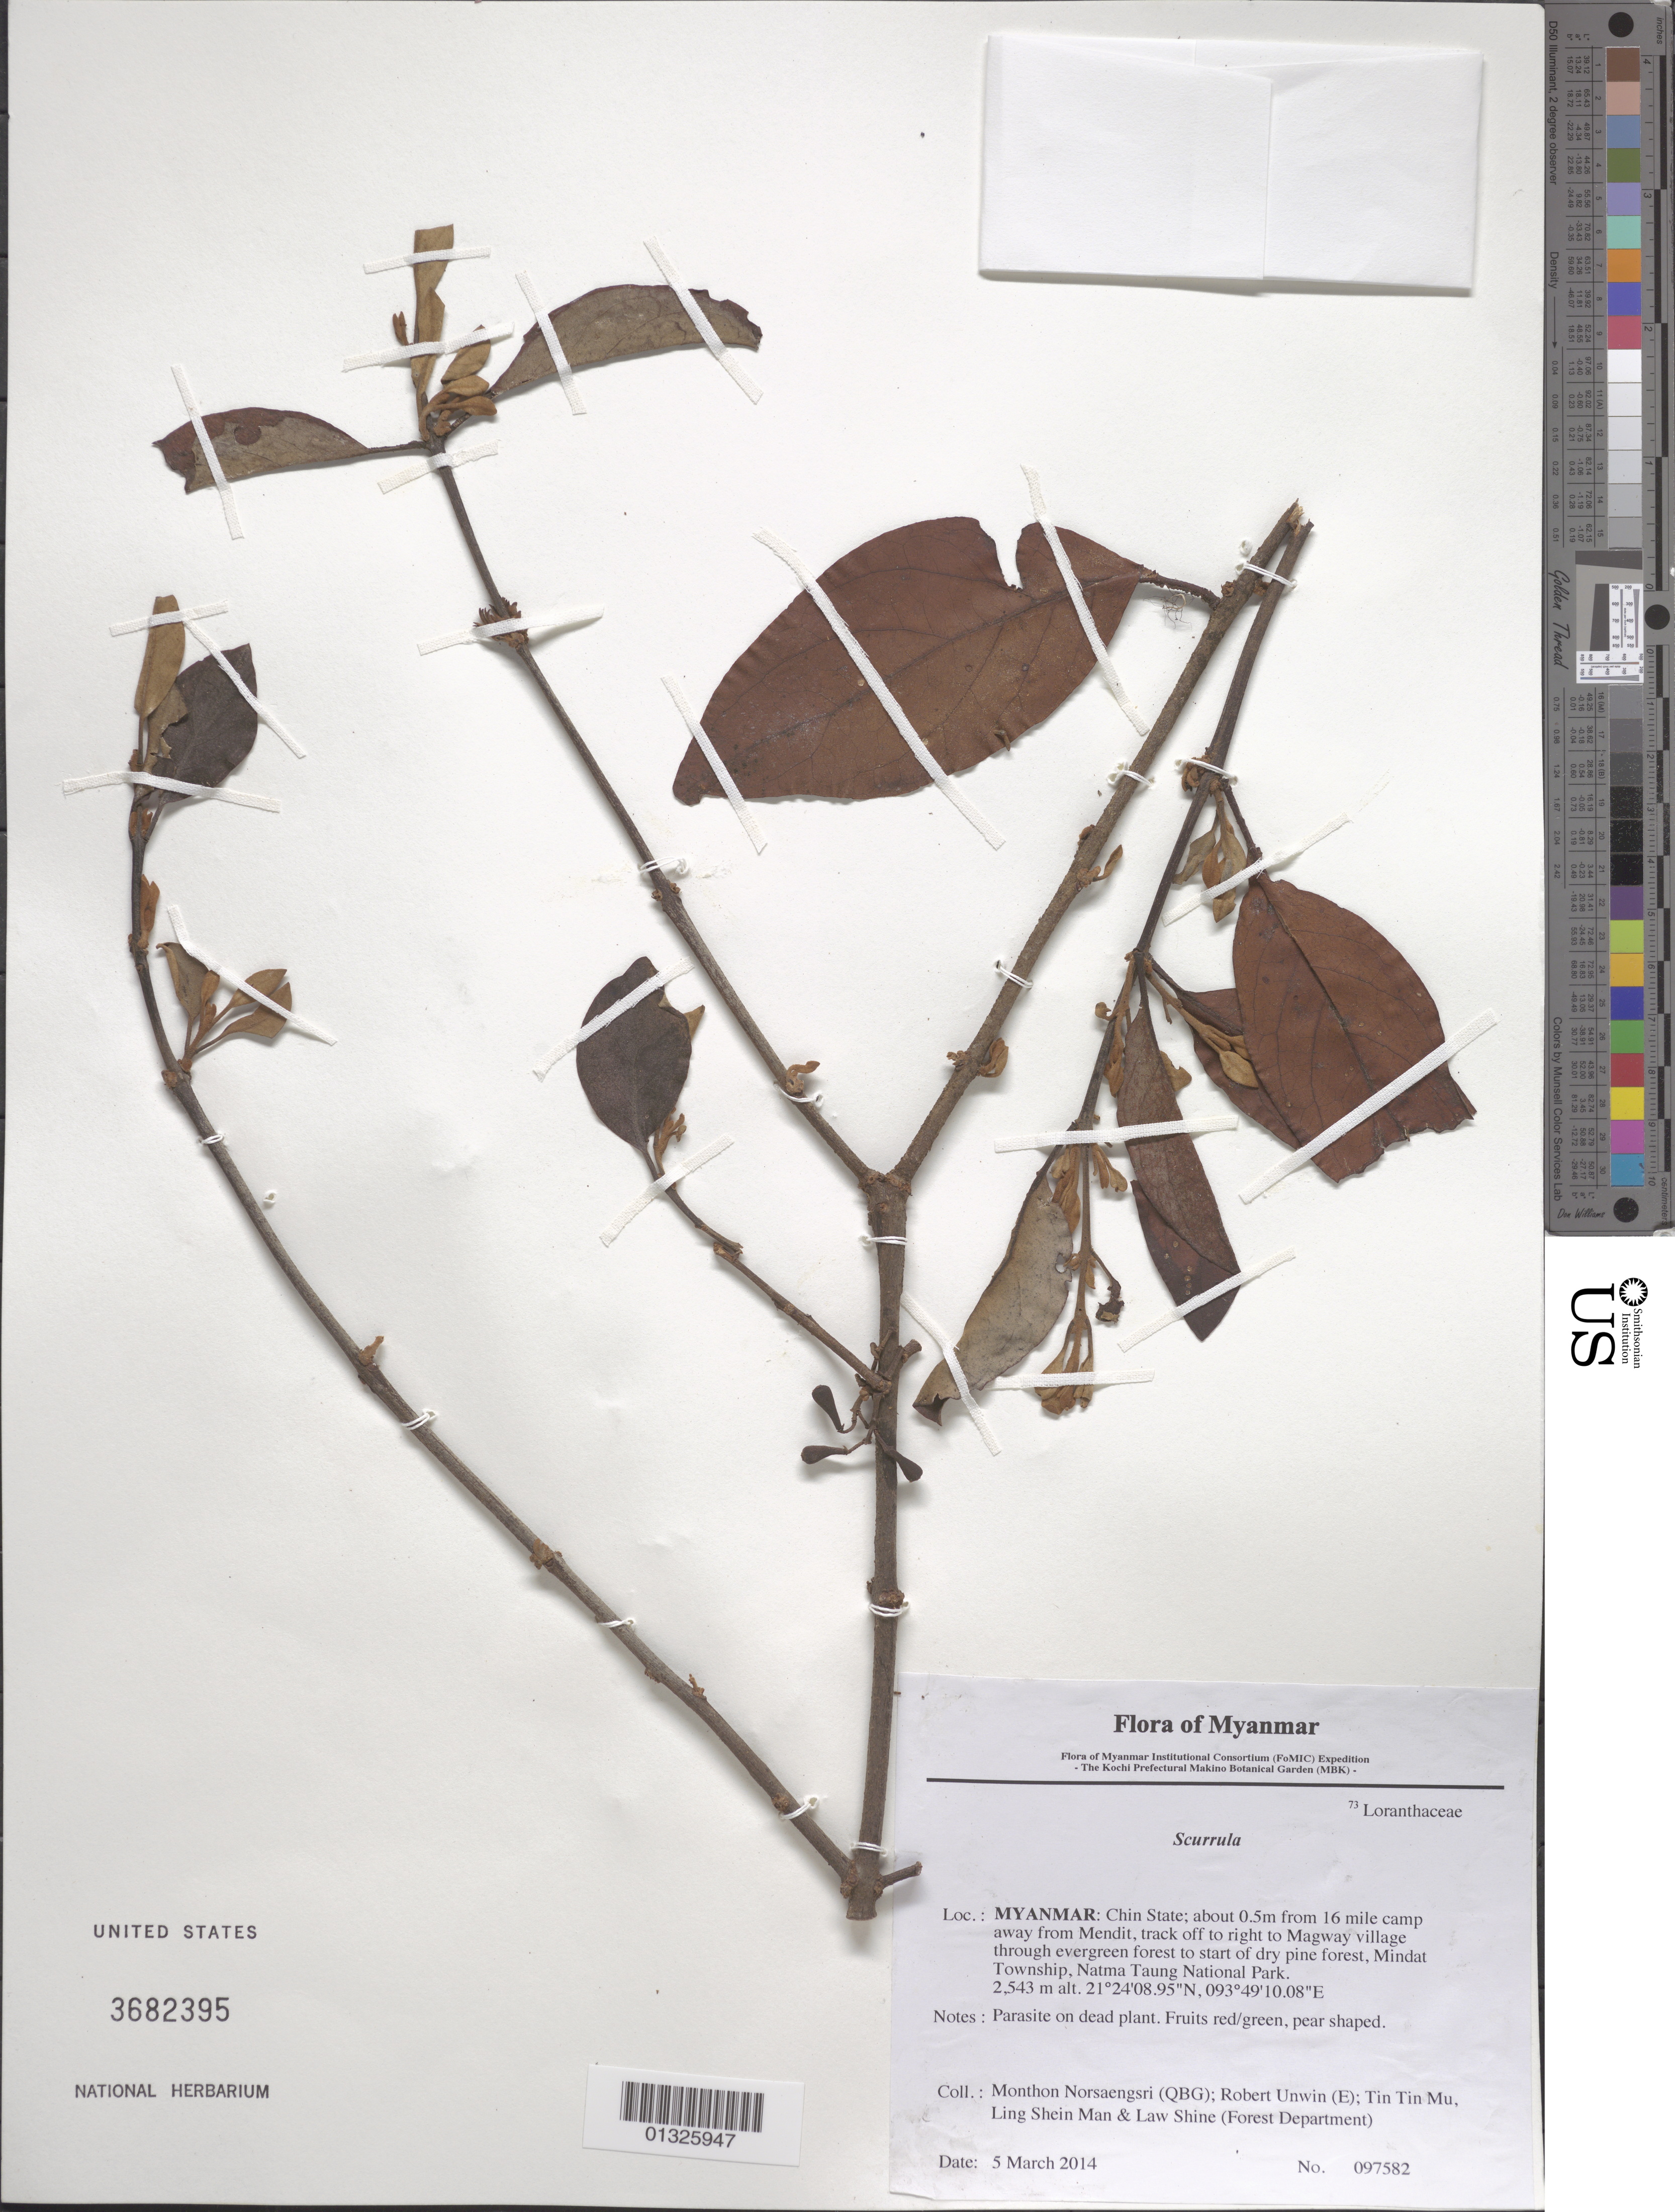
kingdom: Plantae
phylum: Tracheophyta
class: Magnoliopsida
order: Santalales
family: Loranthaceae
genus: Scurrula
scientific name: Scurrula sp.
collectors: M. Norsaengsri, R. Unwin, Tin Tin Mu, Ling Shein Man & L. Shine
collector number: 97582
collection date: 2014-03-05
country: Myanmar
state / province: Chin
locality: About 0.5m from 16 mile camp away from Mendit, track off to right to Magway village through evergreen forest to start of dry pine forest, Mindat Township, Natma Taung National Park.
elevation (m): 2543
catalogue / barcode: US 3682395